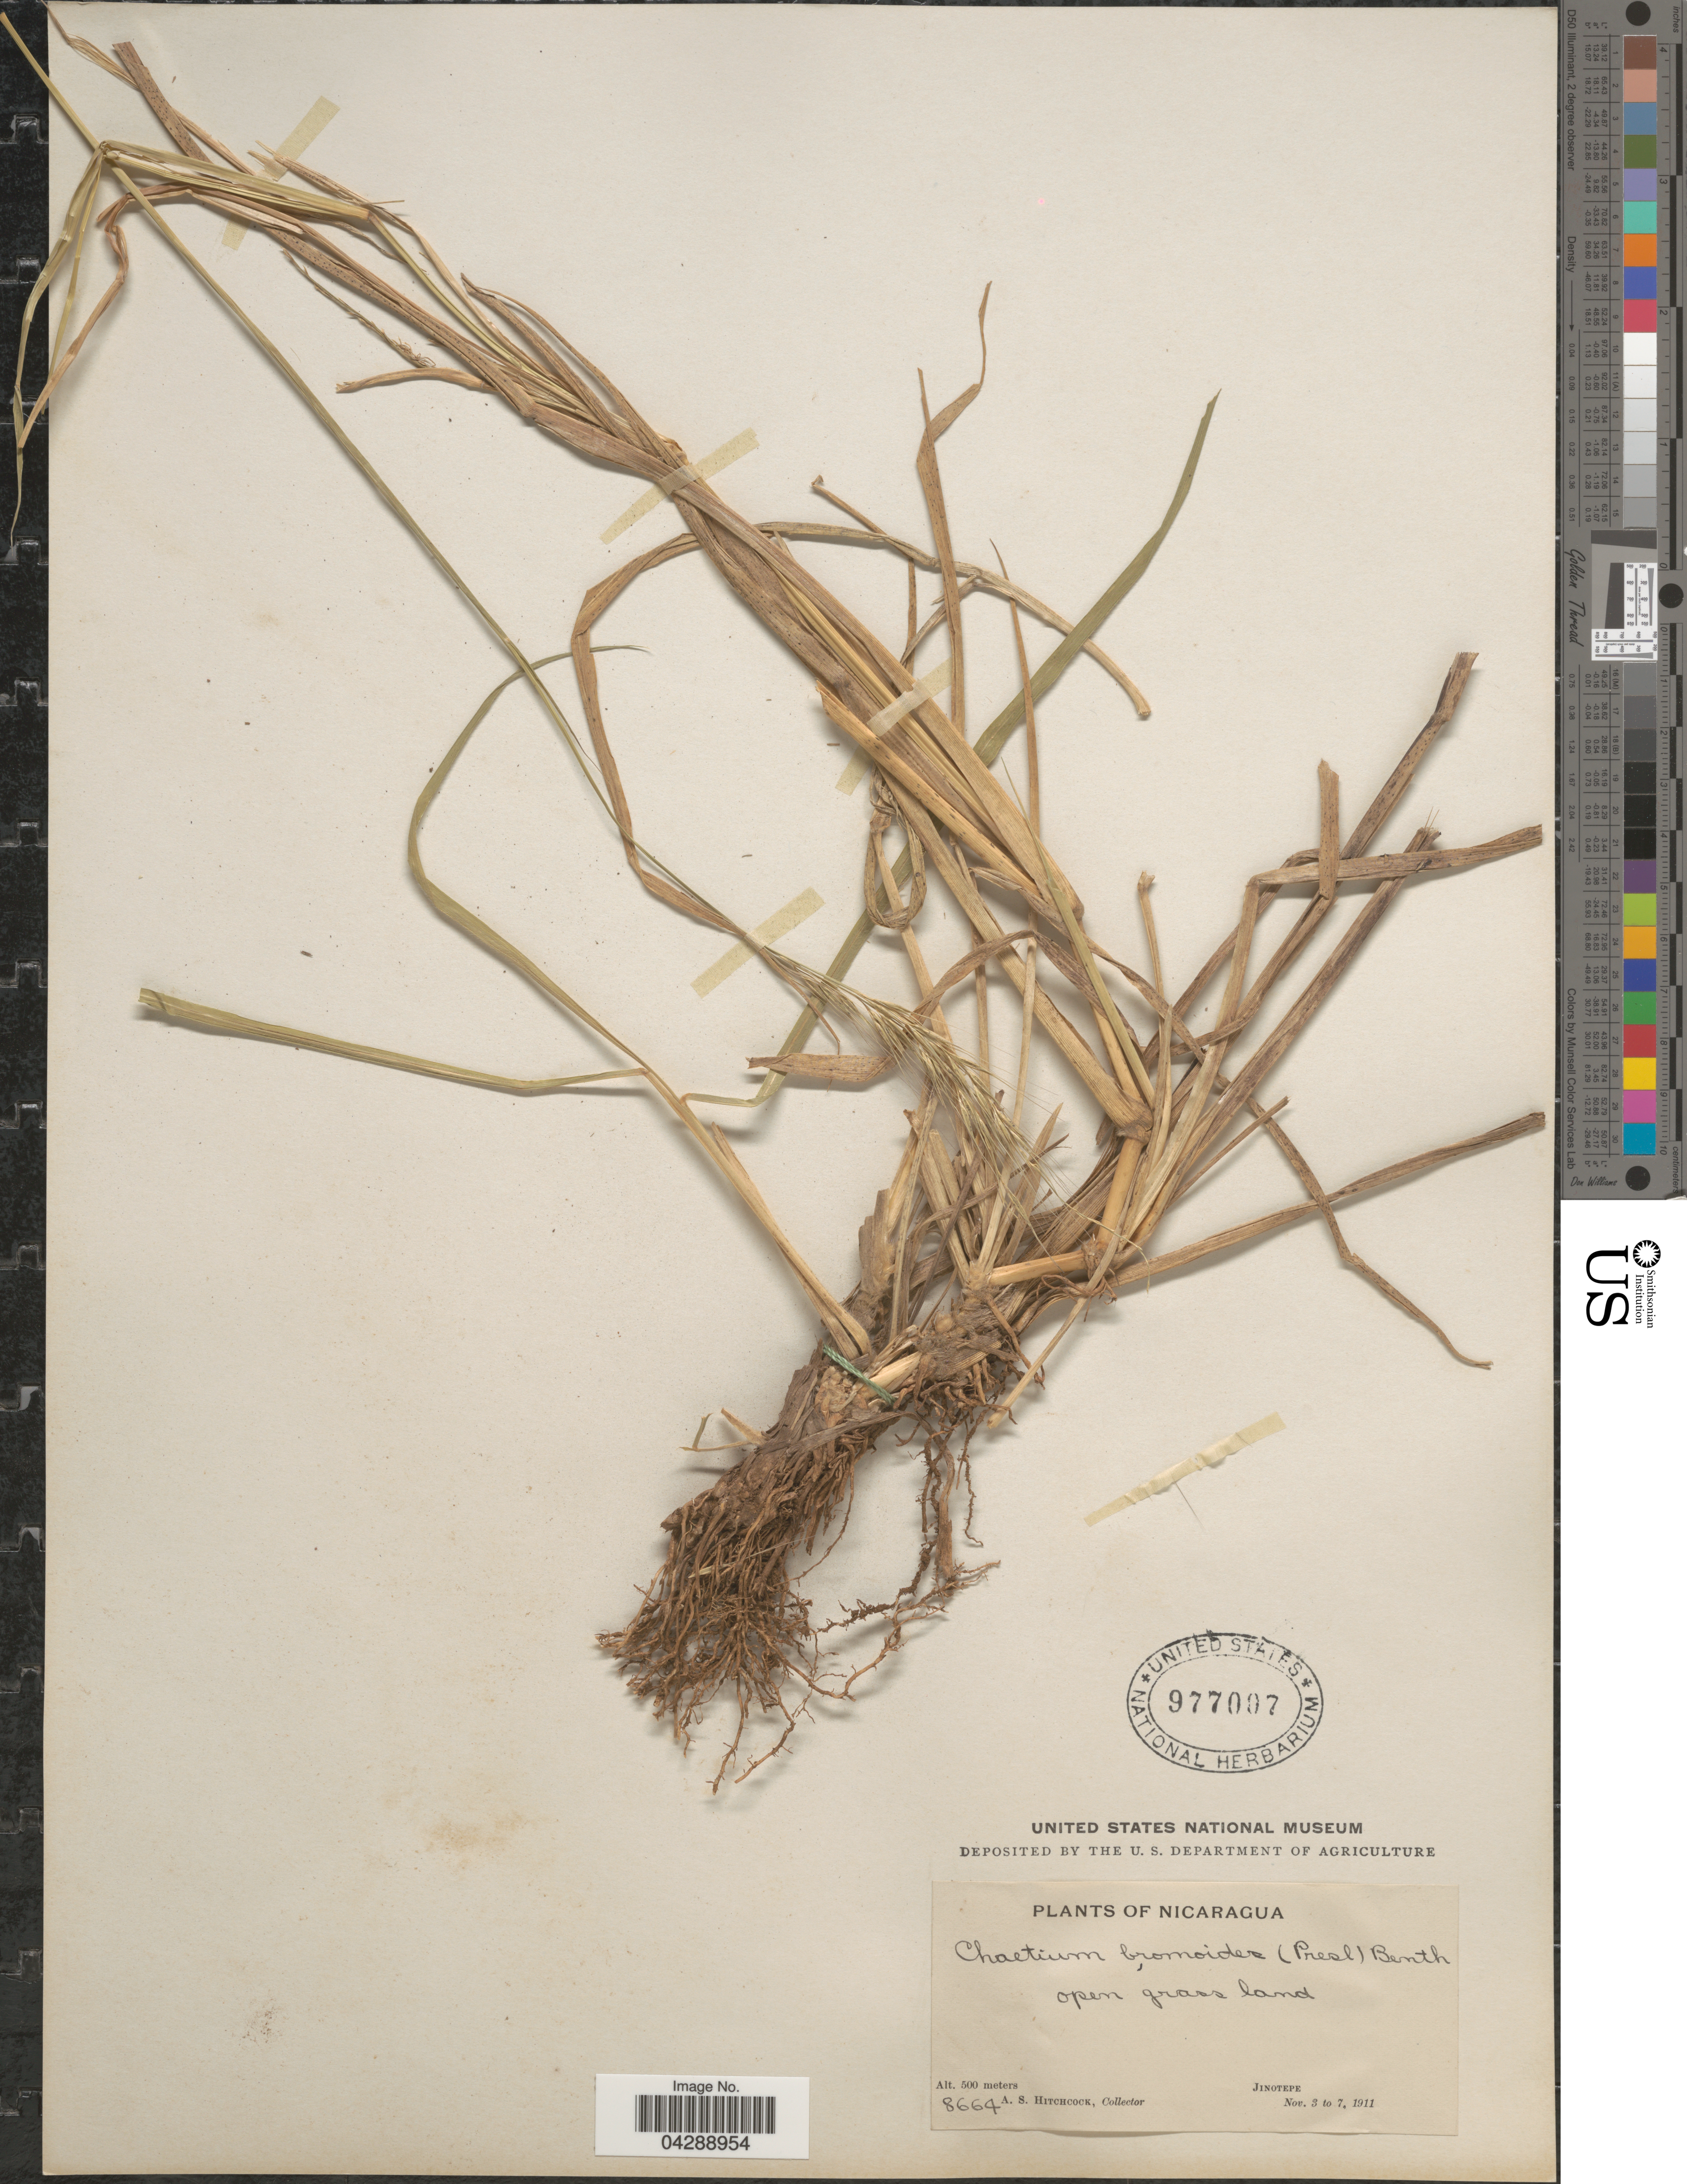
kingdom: Plantae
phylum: Tracheophyta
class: Liliopsida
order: Poales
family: Poaceae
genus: Chaetium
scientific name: Chaetium bromoides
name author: (J. Presl) Benth. ex Hemsl.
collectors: A. S. Hitchcock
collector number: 8664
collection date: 1911-11-03/1911-11-07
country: Nicaragua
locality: Jinotepe.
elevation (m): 500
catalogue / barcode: US 977007